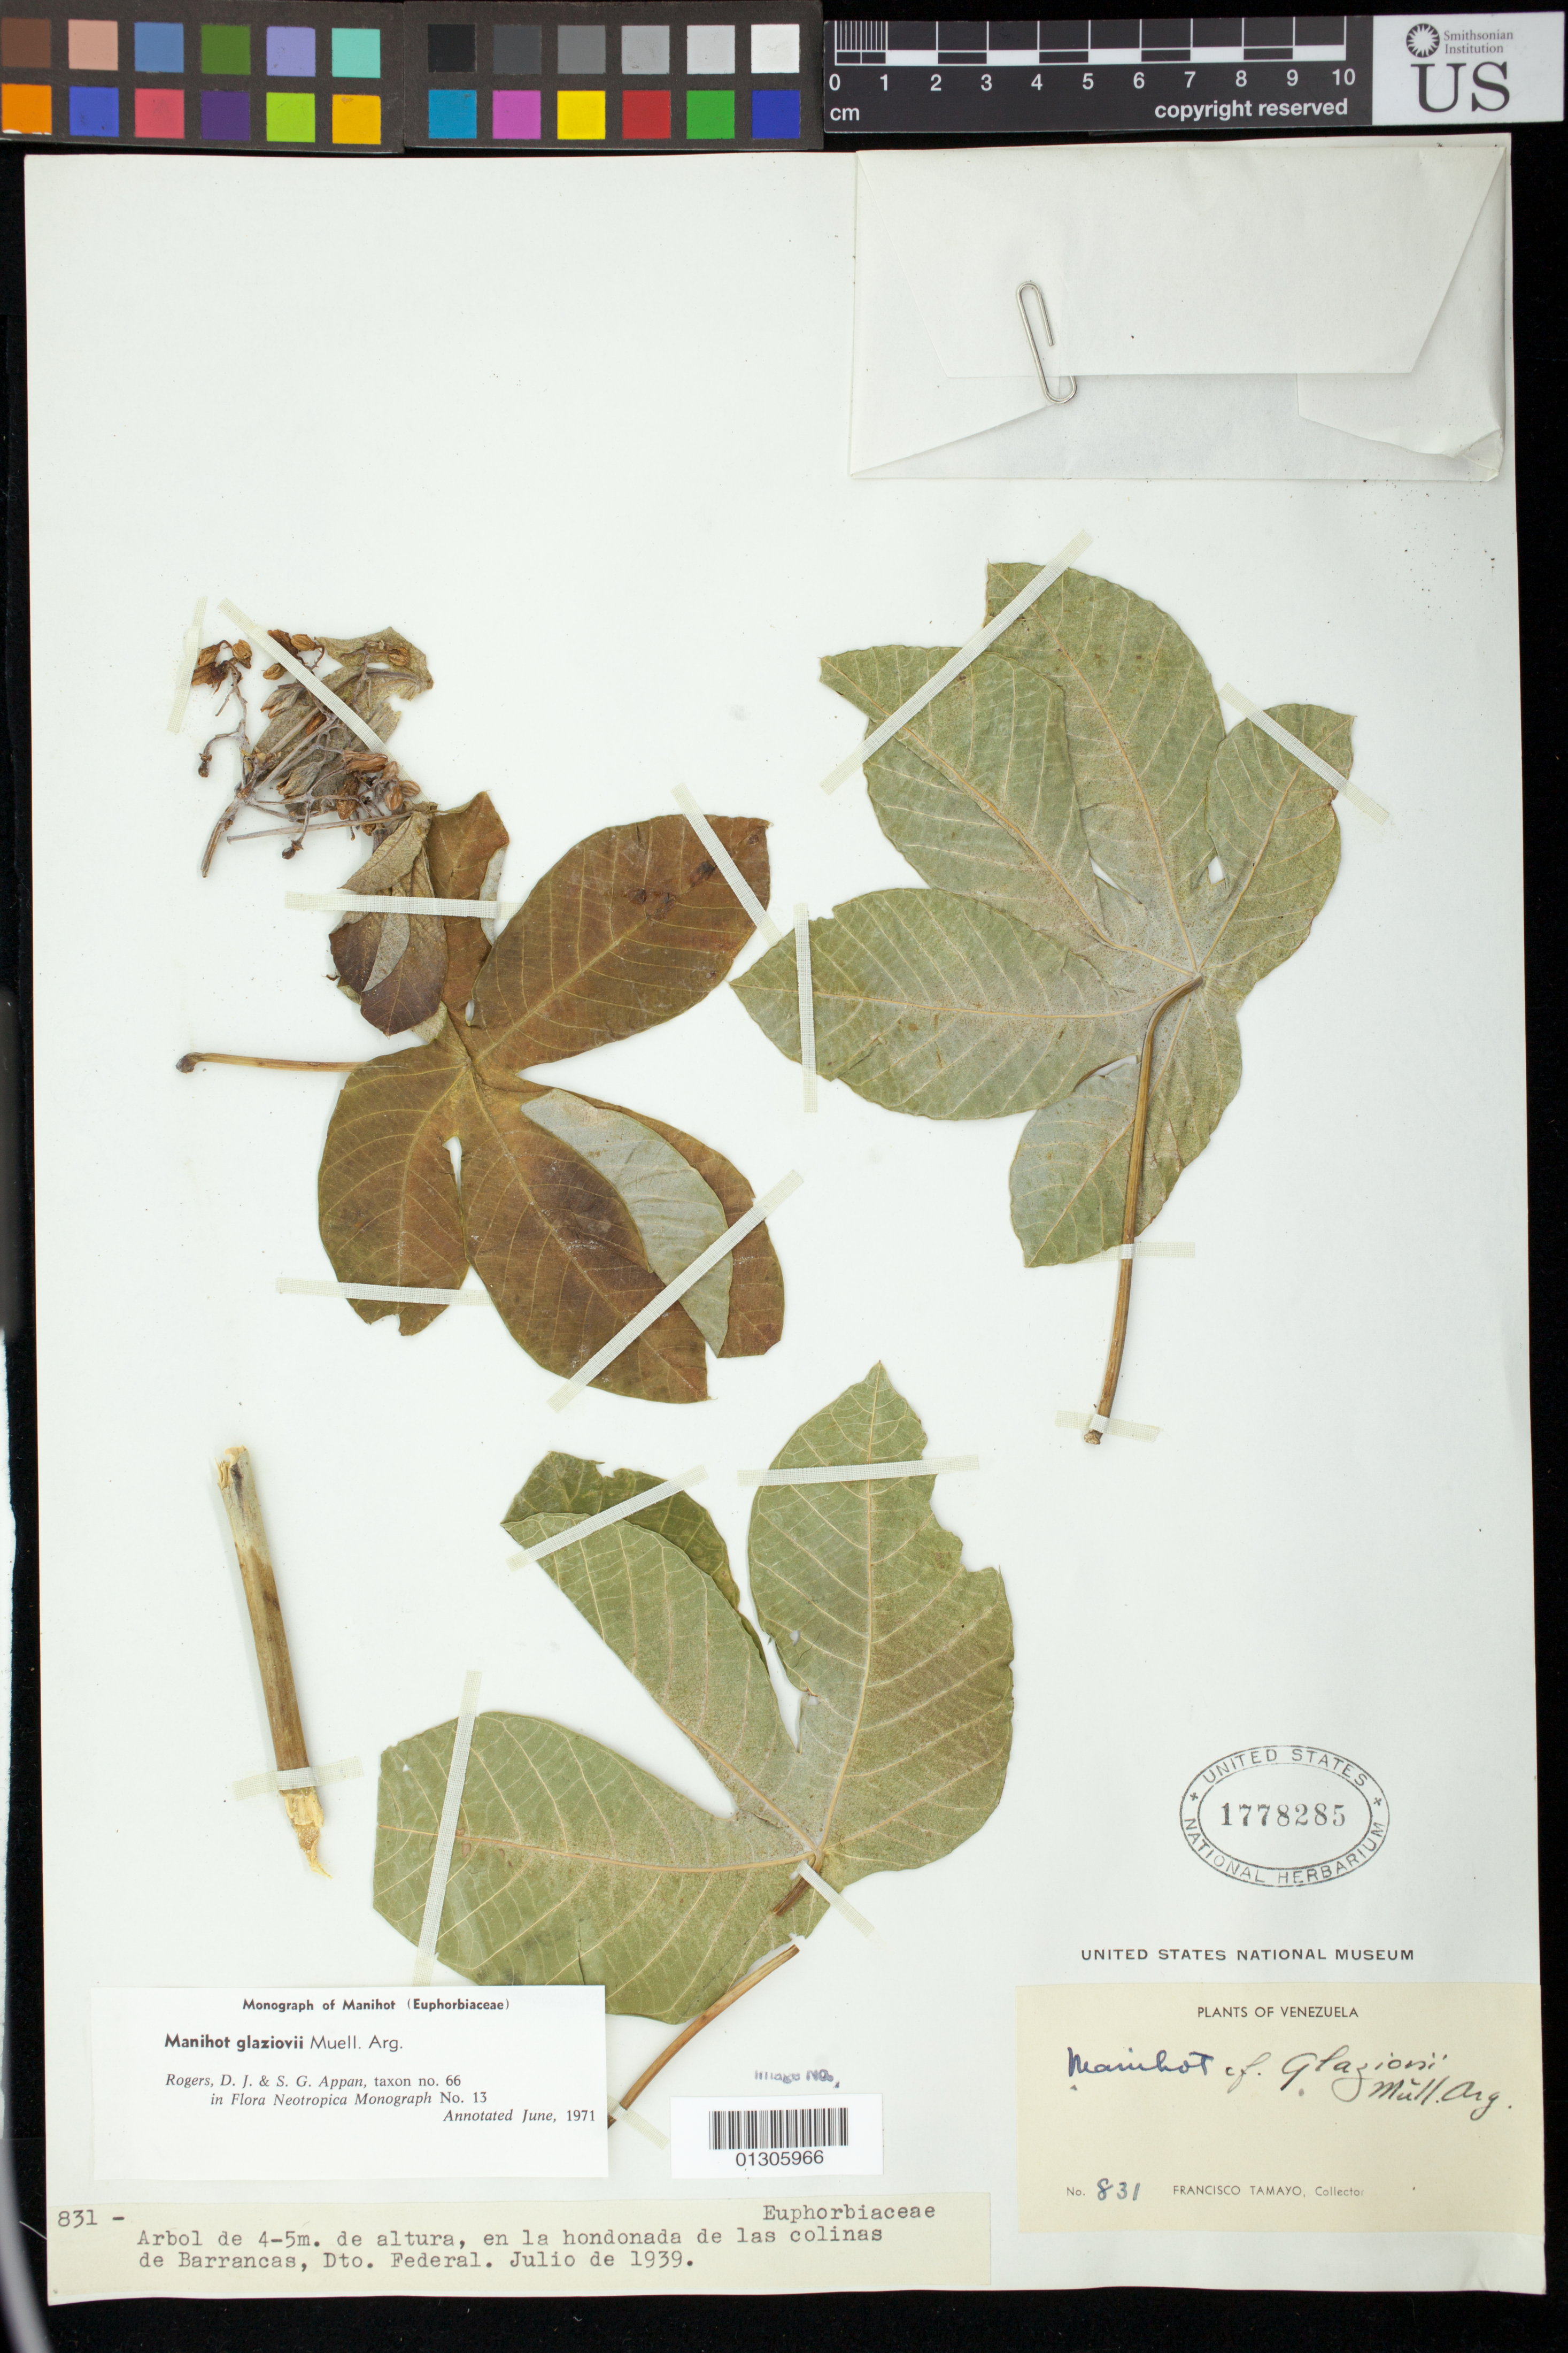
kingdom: Plantae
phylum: Tracheophyta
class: Magnoliopsida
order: Malpighiales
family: Euphorbiaceae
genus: Manihot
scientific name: Manihot esculenta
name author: Crantz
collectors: F. Tamayo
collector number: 831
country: Venezuela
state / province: Distrito Federal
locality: de Barrancas,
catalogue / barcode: US 1778285